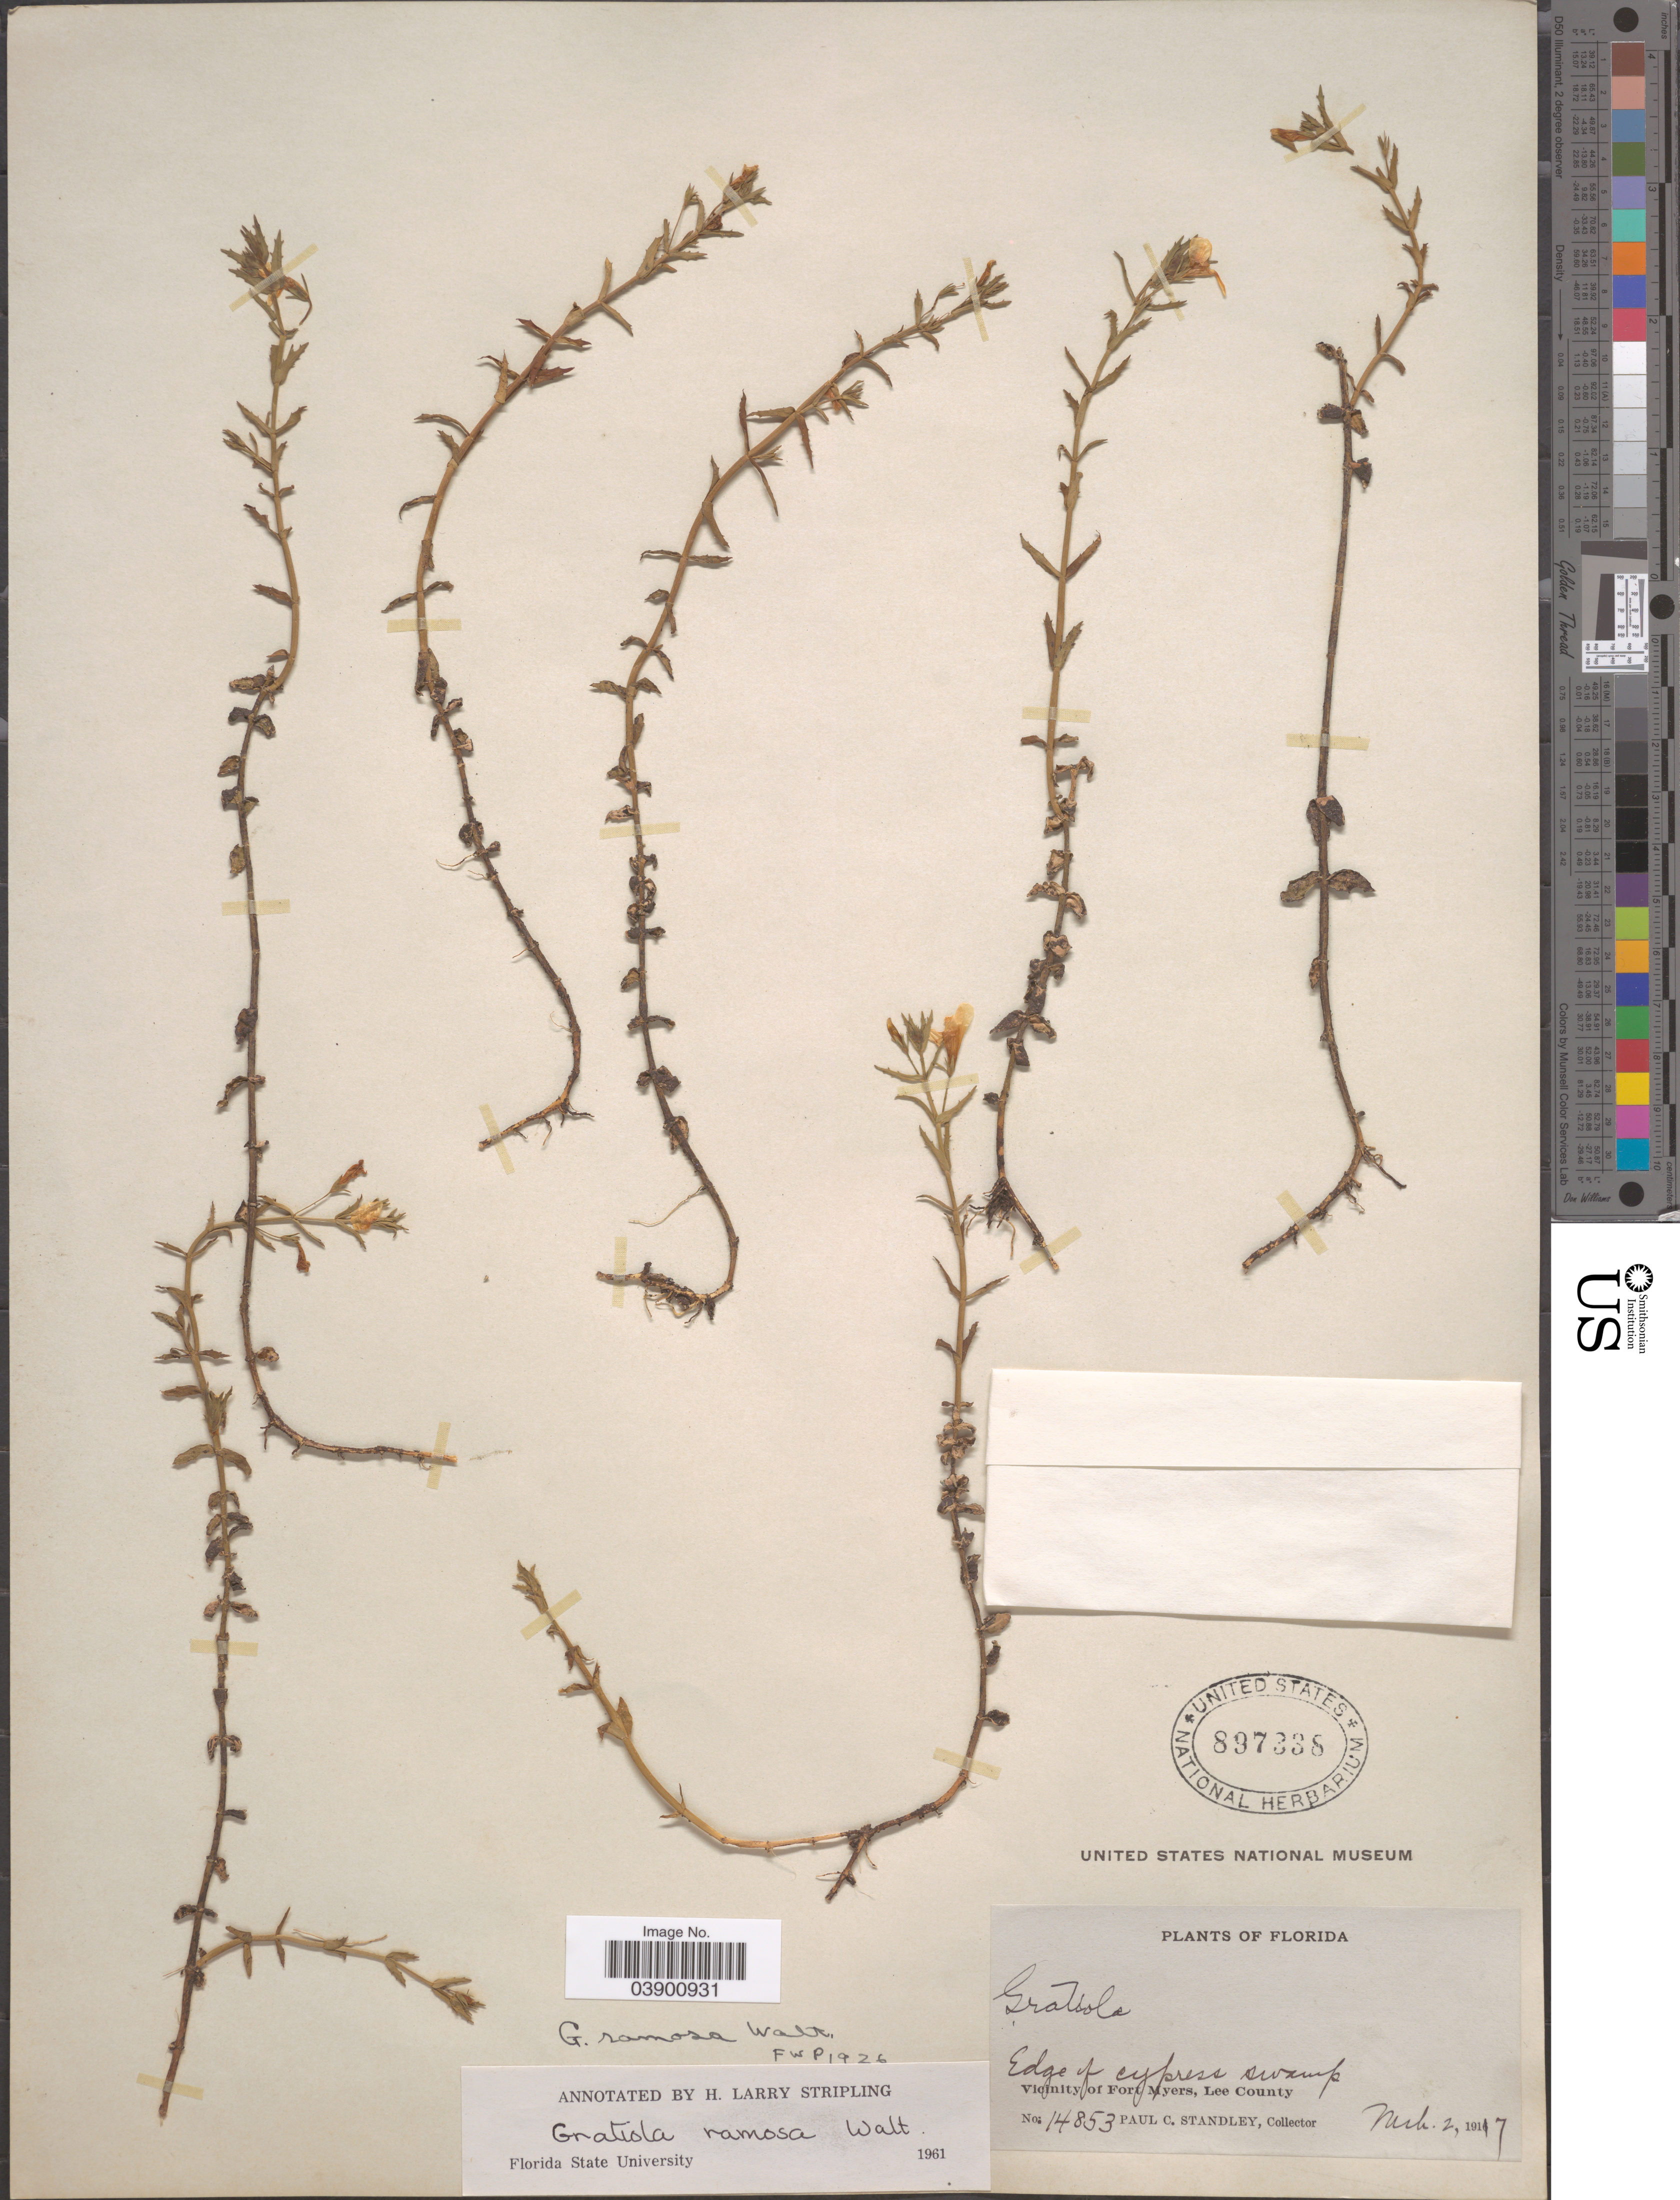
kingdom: Plantae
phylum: Tracheophyta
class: Magnoliopsida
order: Lamiales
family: Plantaginaceae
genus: Gratiola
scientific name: Gratiola ramosa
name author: Walter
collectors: P. C. Standley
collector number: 14853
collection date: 1917-03-02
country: United States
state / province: Florida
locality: Vicinity of Fort Myers, Lee County.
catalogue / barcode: US 897338